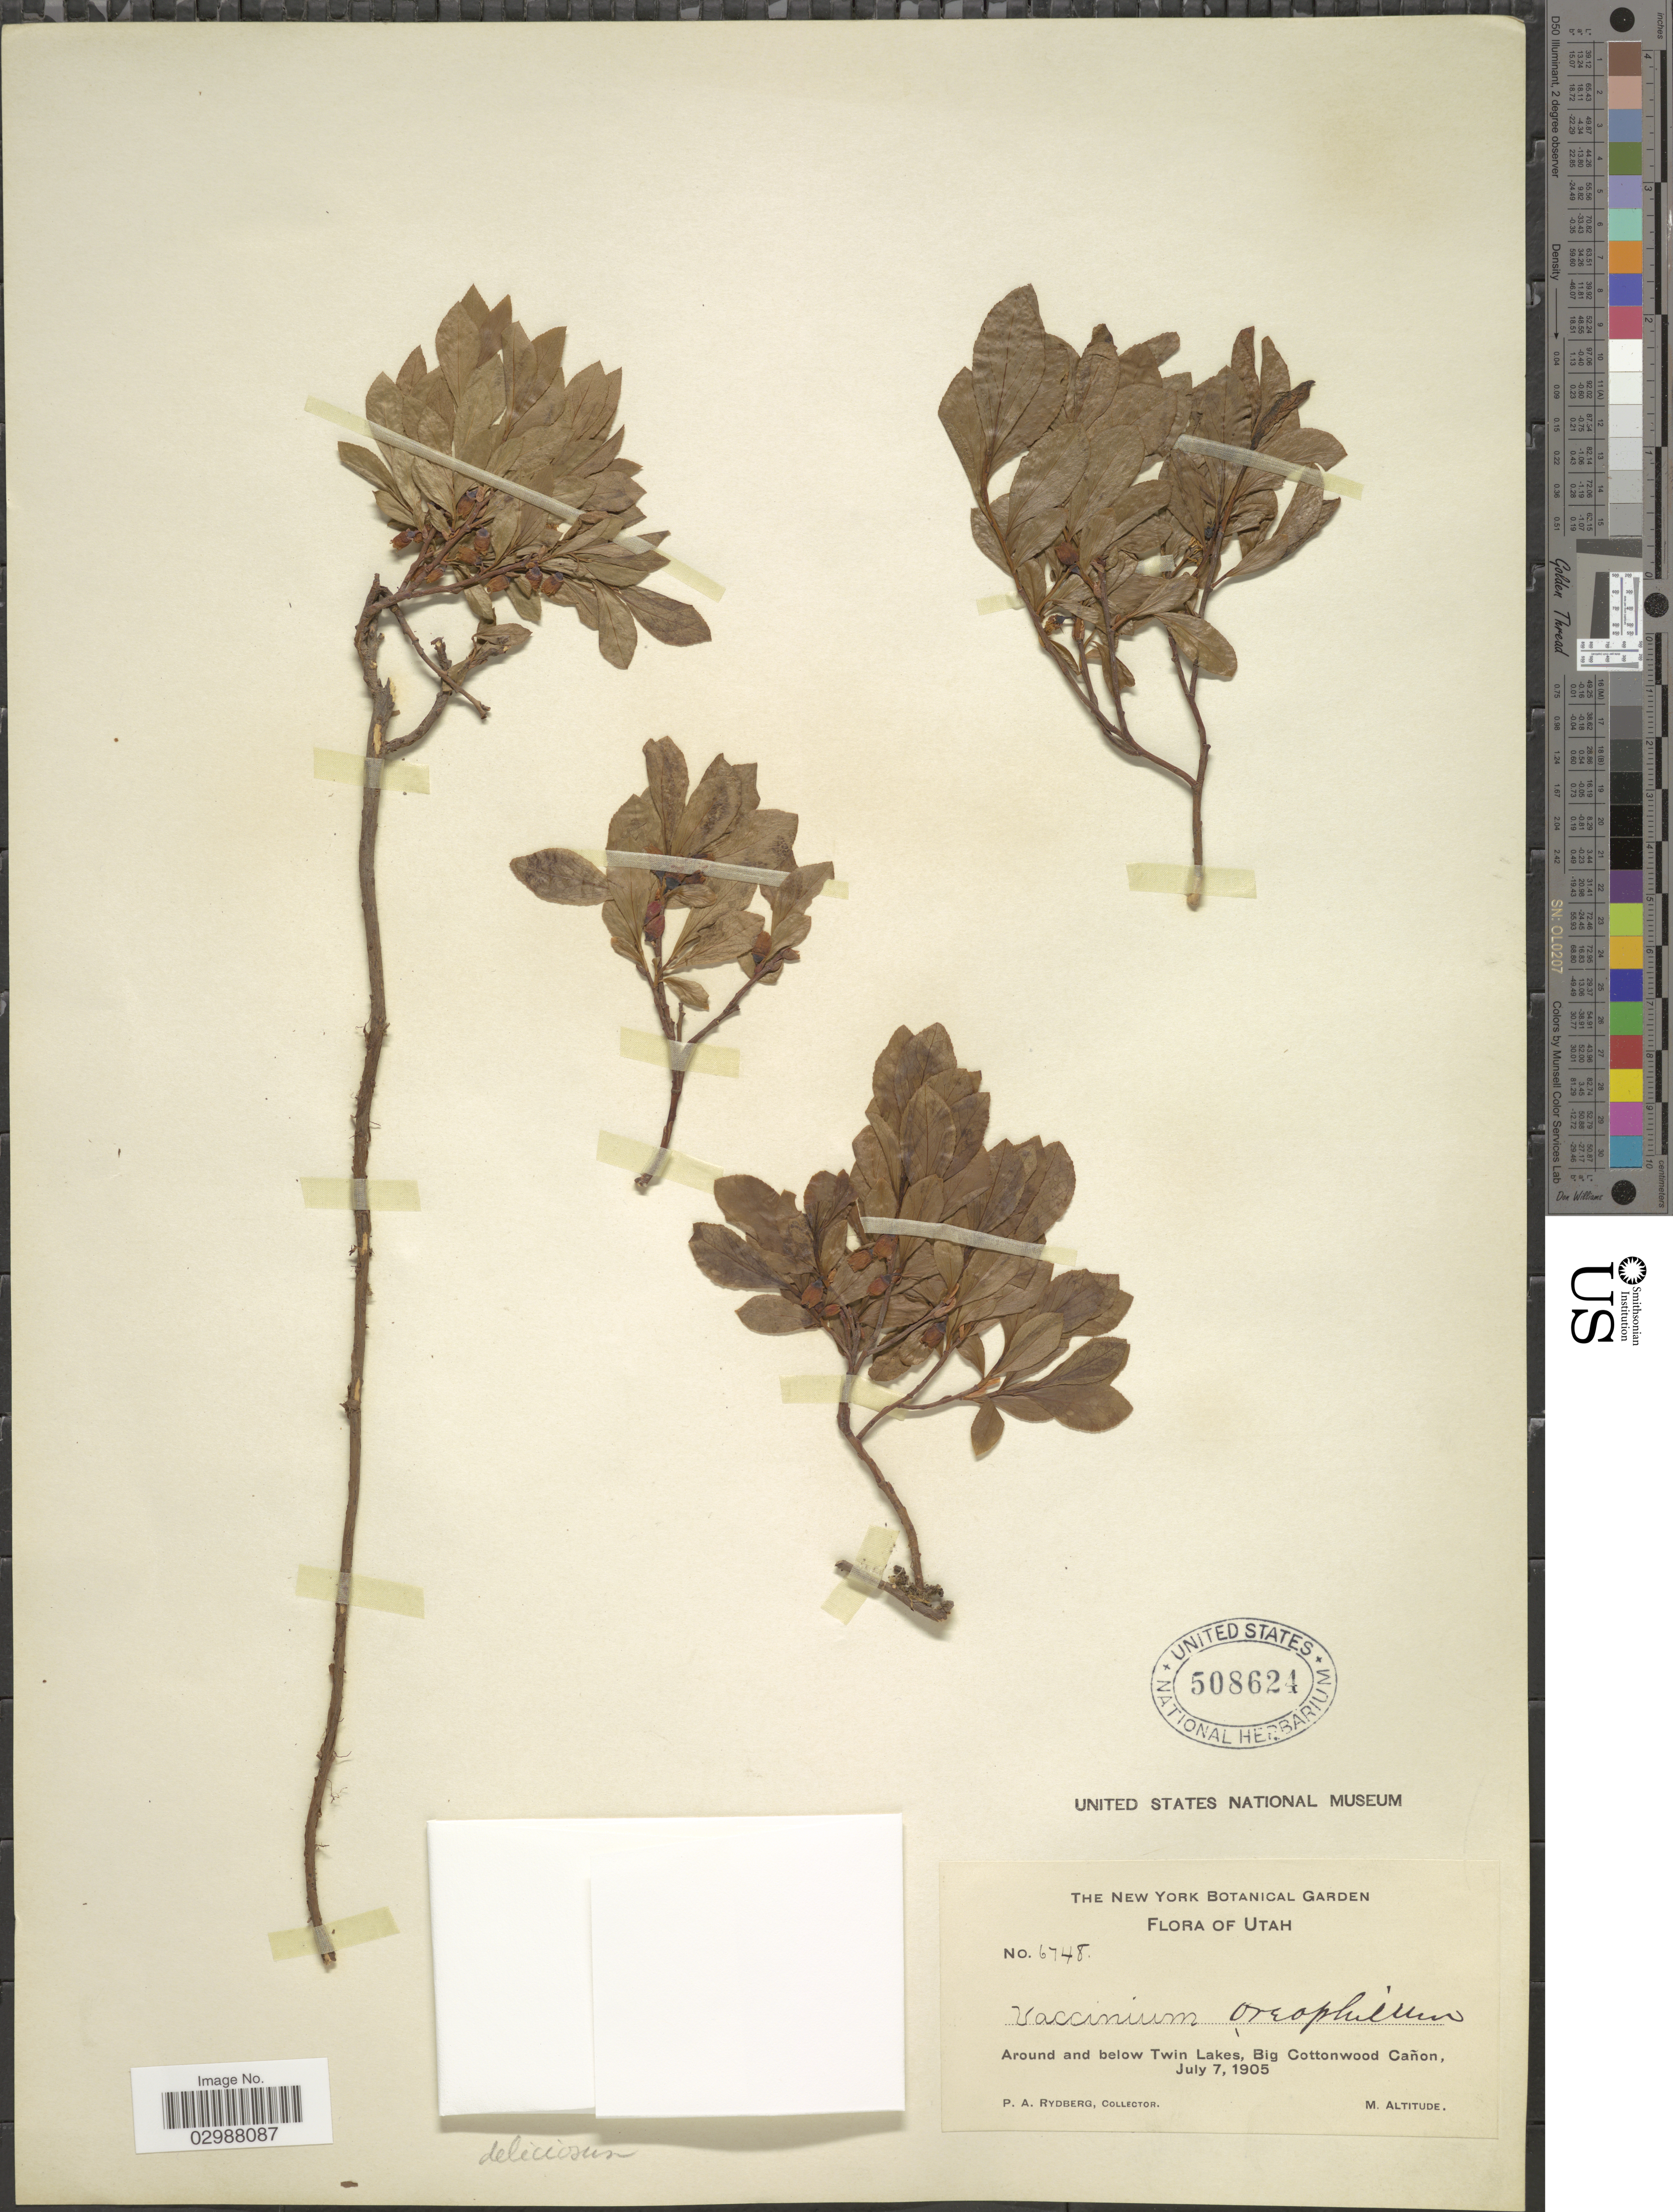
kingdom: Plantae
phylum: Tracheophyta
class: Magnoliopsida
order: Ericales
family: Ericaceae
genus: Vaccinium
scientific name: Vaccinium deliciosum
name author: Piper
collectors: P. A. Rydberg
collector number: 6748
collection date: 1905-07-07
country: United States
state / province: Utah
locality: Around and below Twin Lakes, Big Cottonwood Cañon.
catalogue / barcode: US 508624